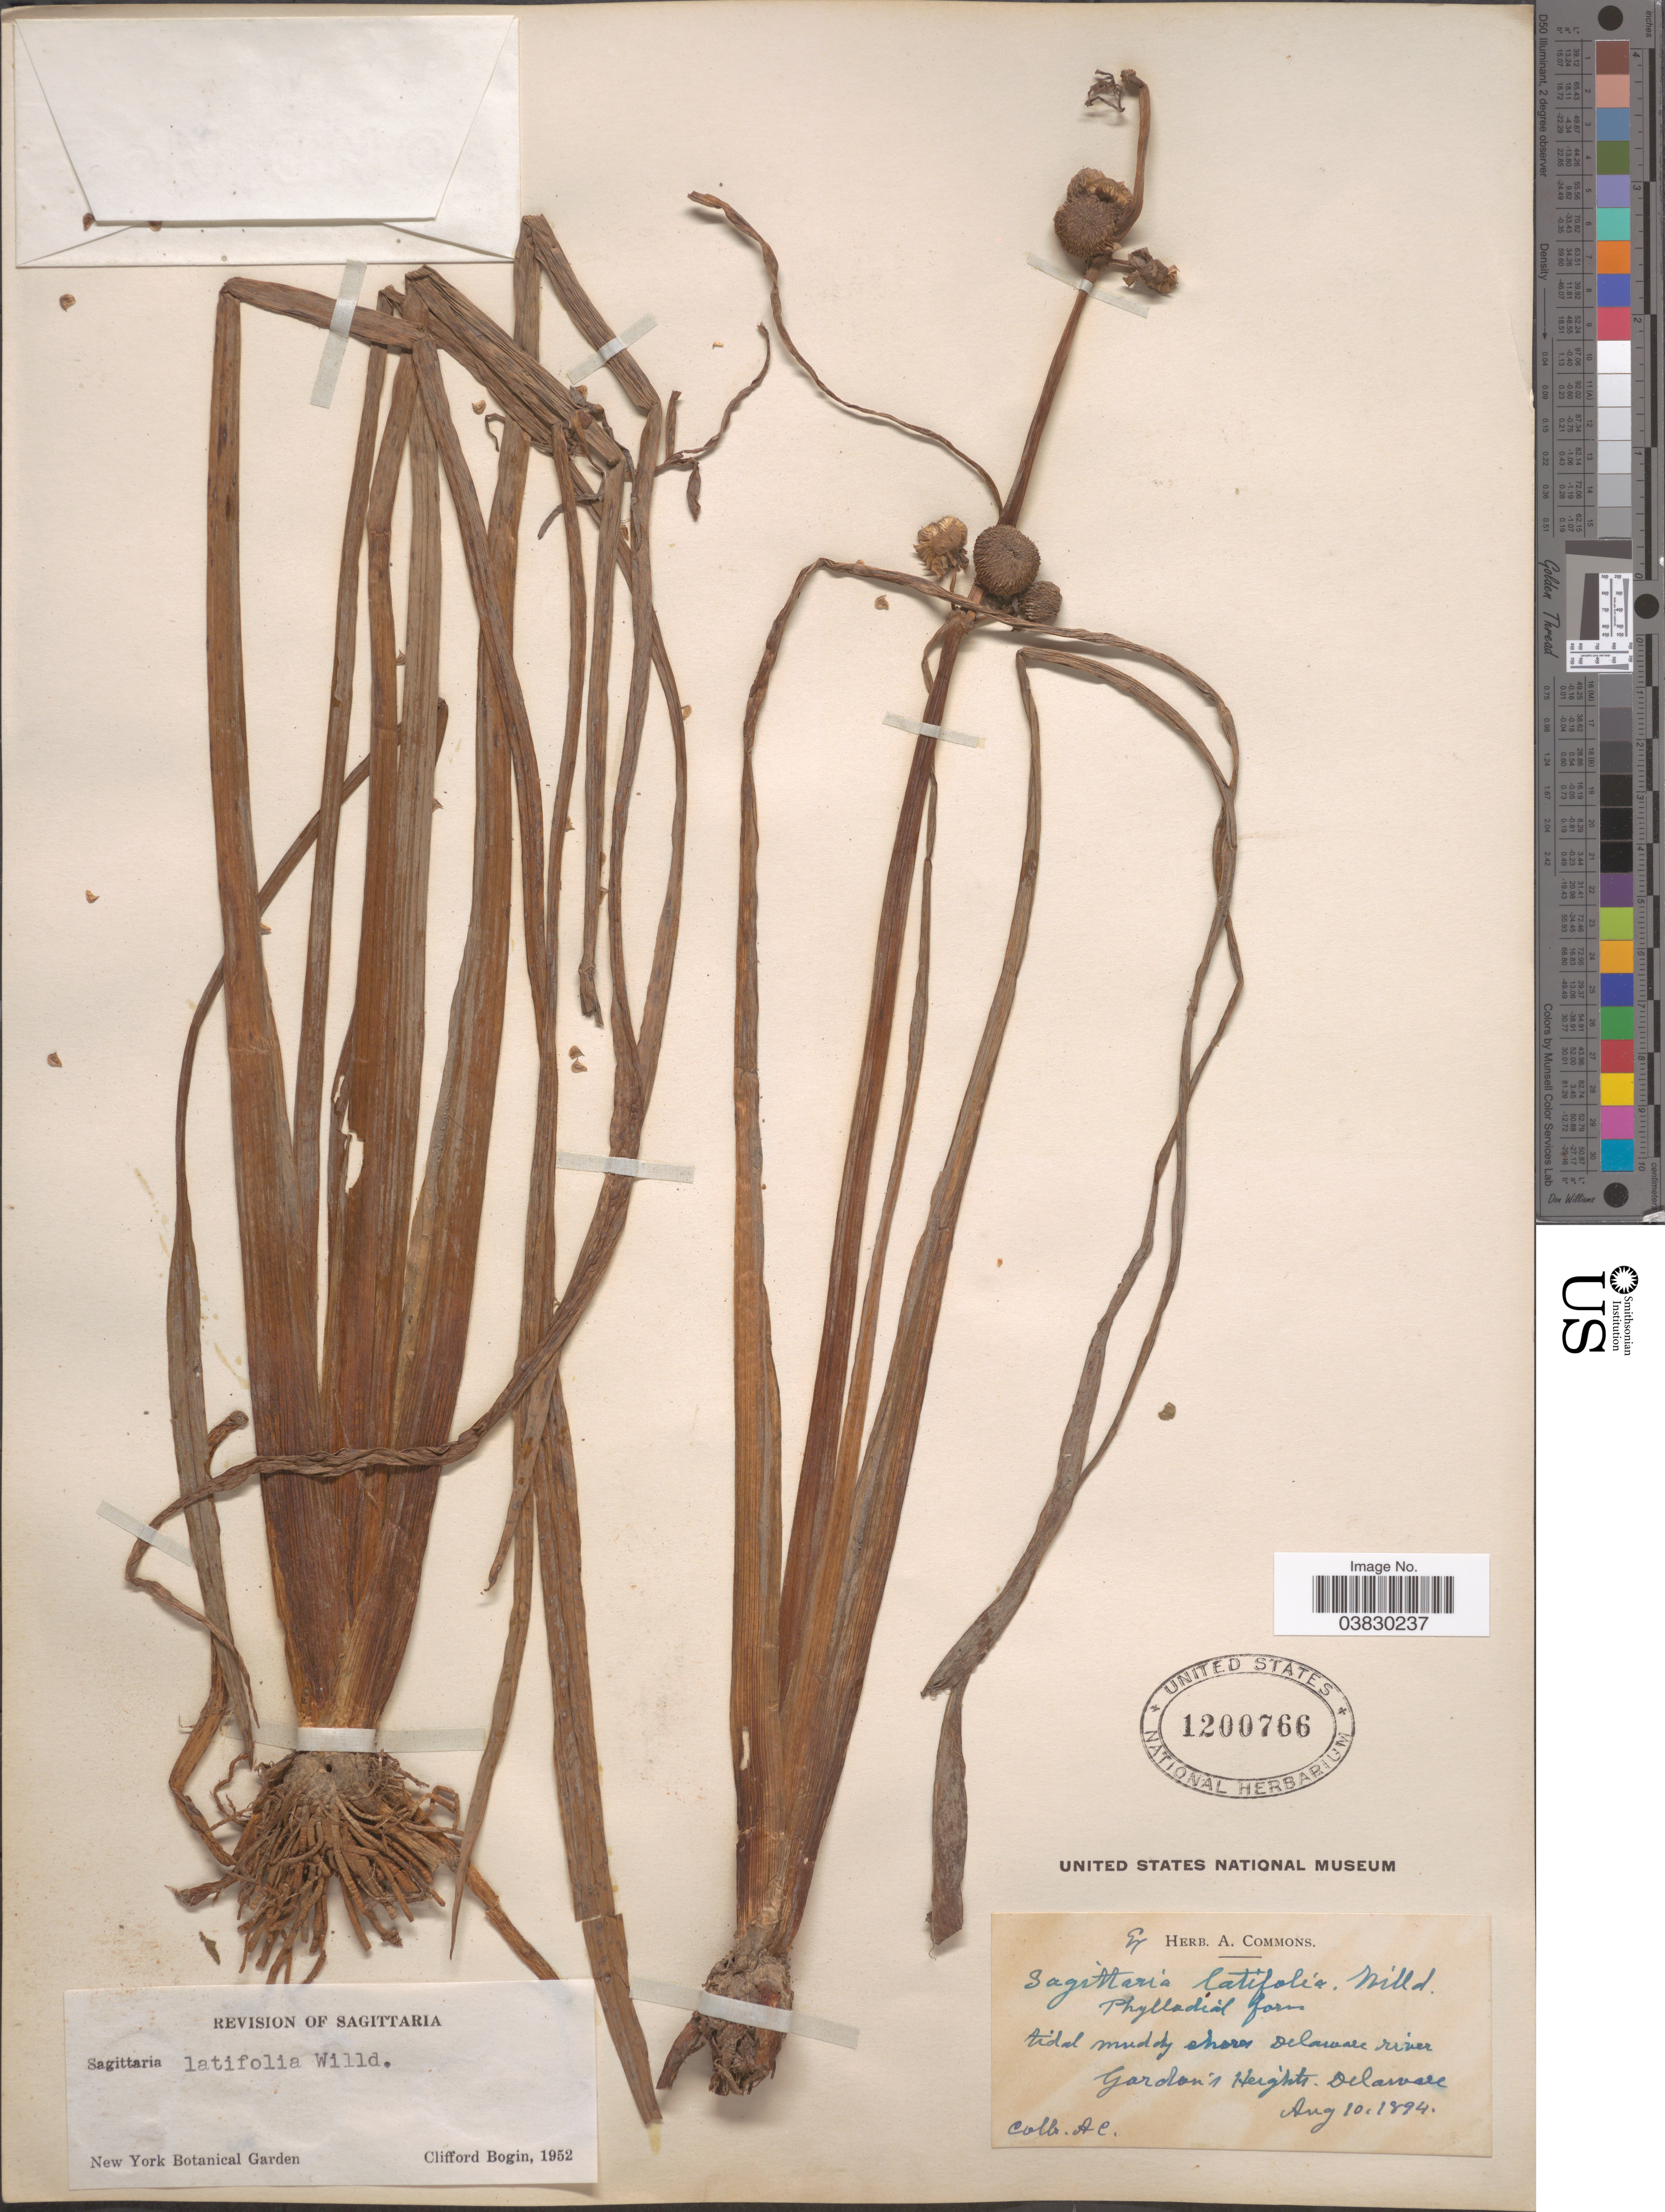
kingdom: Plantae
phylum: Tracheophyta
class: Liliopsida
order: Alismatales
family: Alismataceae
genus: Sagittaria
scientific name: Sagittaria latifolia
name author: Willd.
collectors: A. Commons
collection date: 1894-08-10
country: United States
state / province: Delaware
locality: Delaware river. Gordon's Heights.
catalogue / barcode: US 1200766